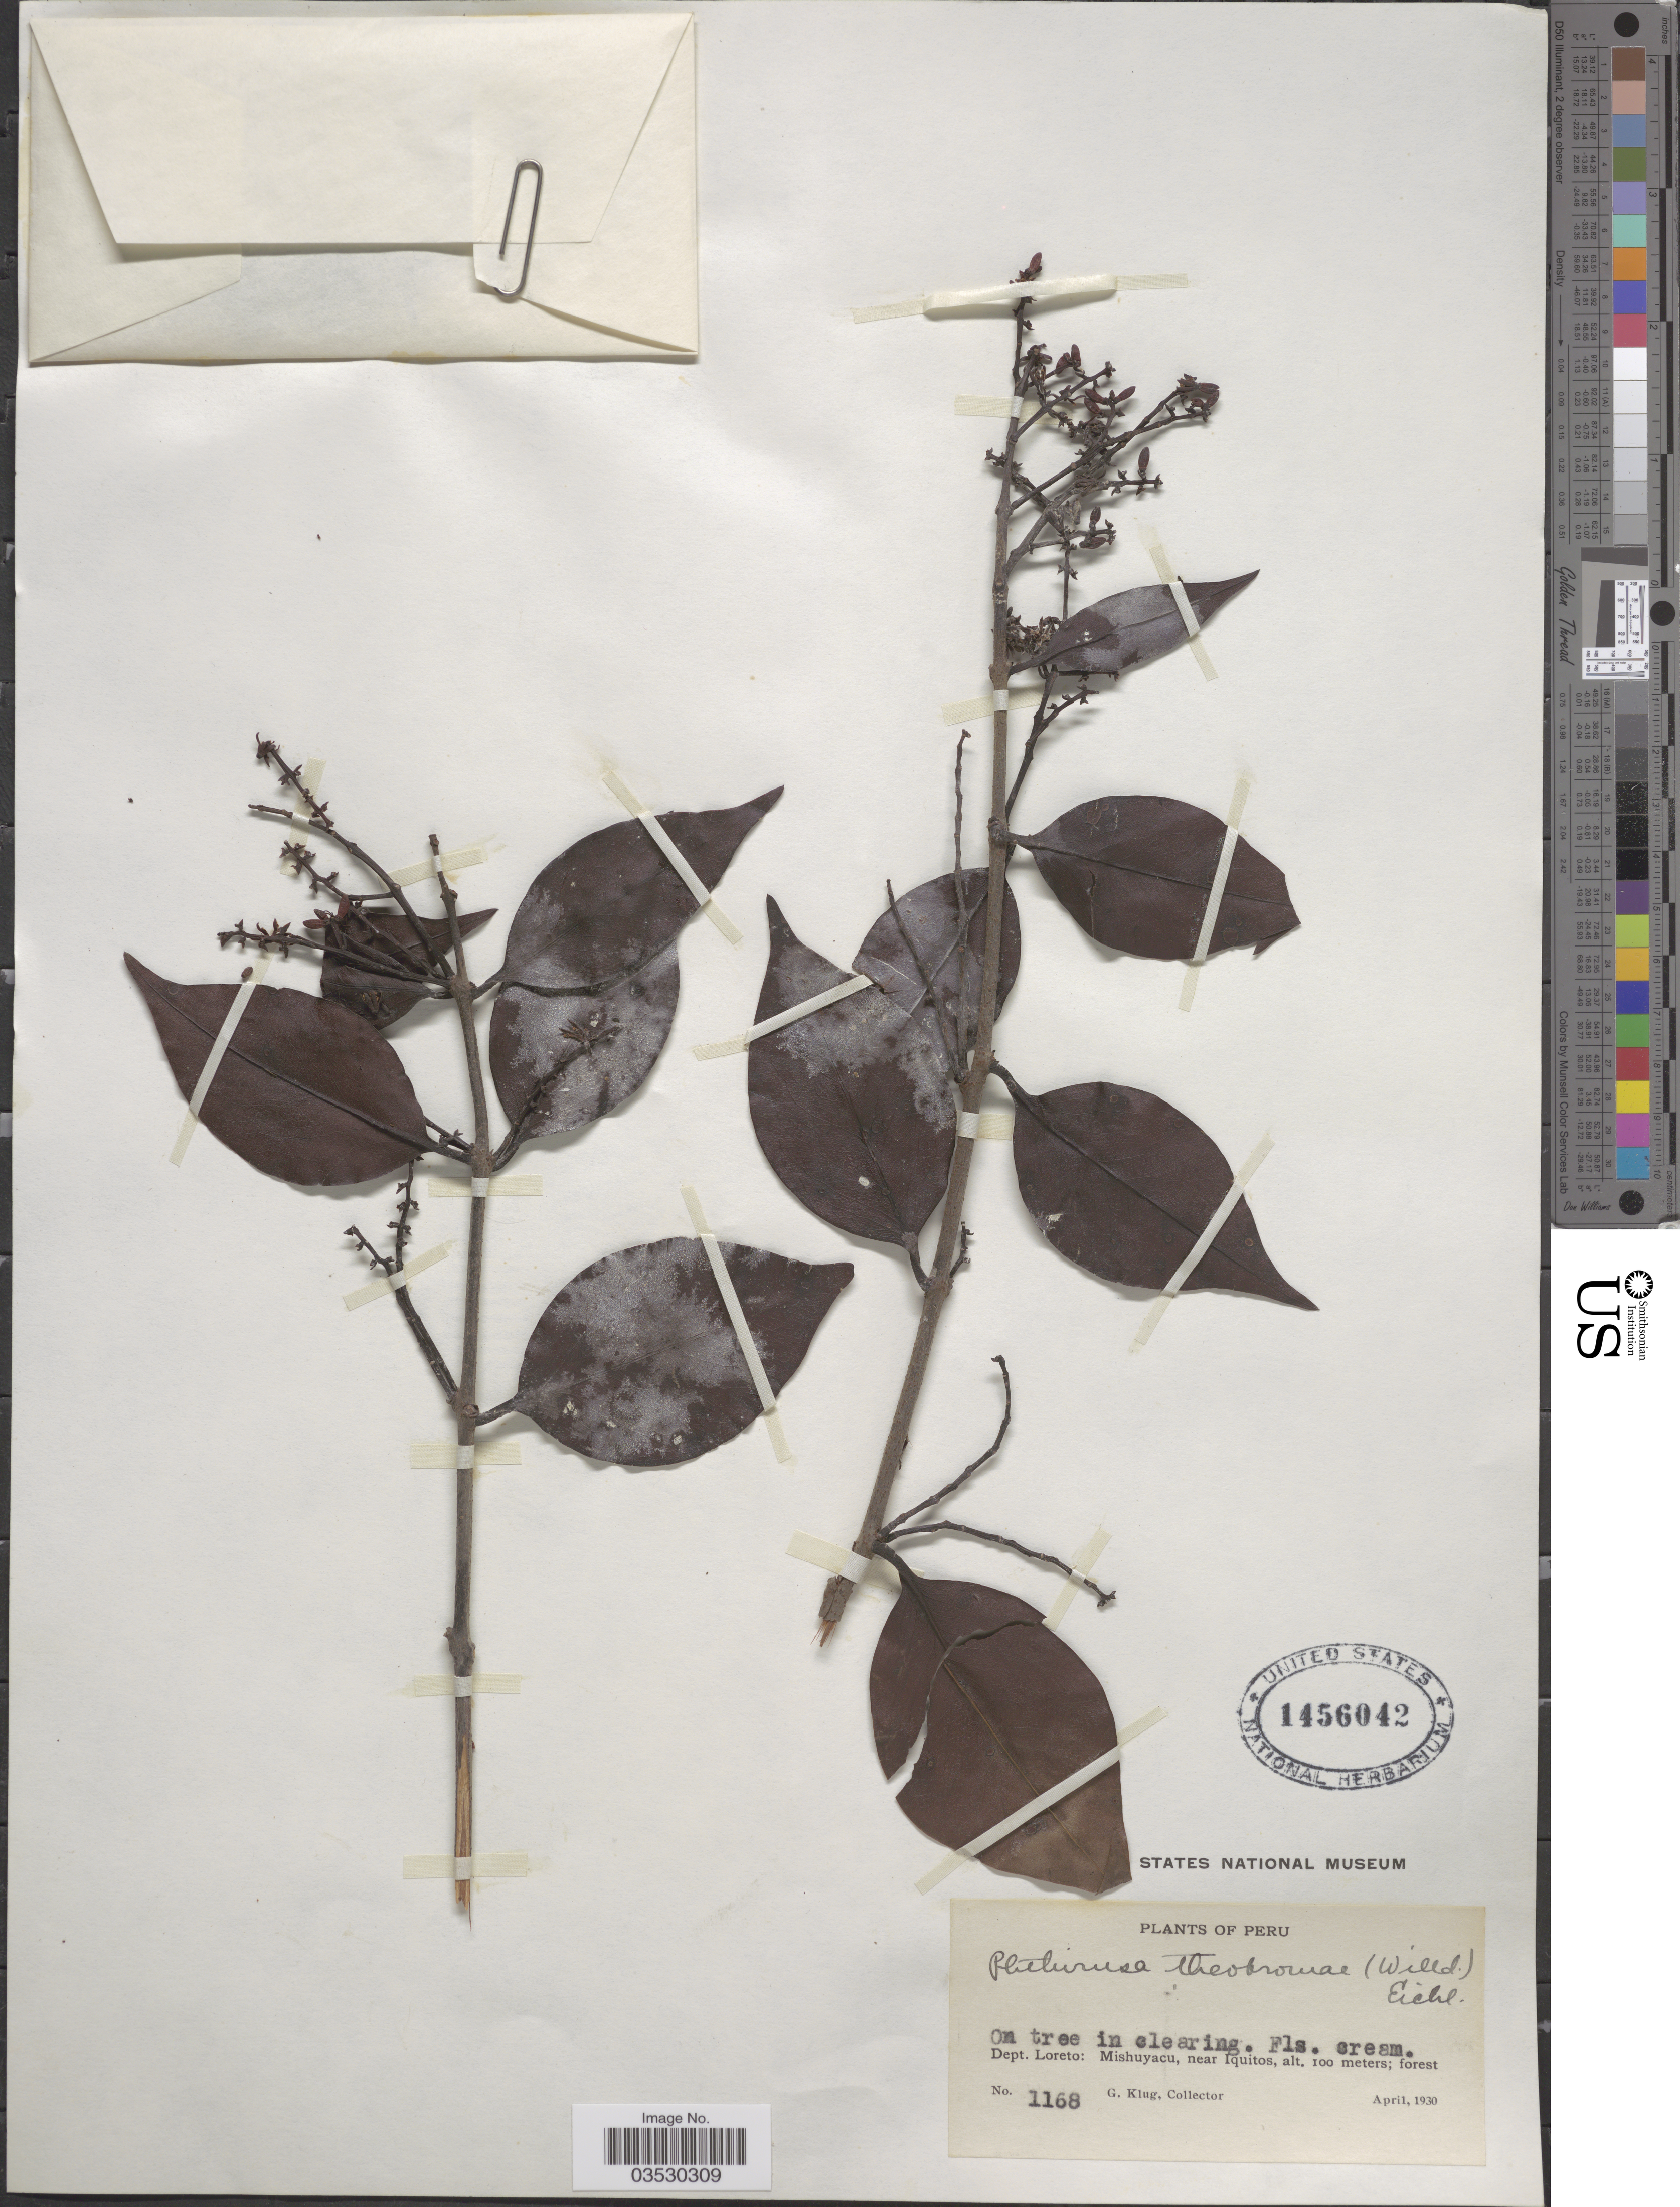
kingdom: Plantae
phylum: Tracheophyta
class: Magnoliopsida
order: Santalales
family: Loranthaceae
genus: Struthanthus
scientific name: Struthanthus aduncus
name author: (G. Mey.) G. Don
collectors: G. Klug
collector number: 1168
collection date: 1930-04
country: Peru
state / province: Loreto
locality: Dept. Loreto: Mishuyacu, near Iquitos.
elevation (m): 100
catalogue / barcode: US 1456042